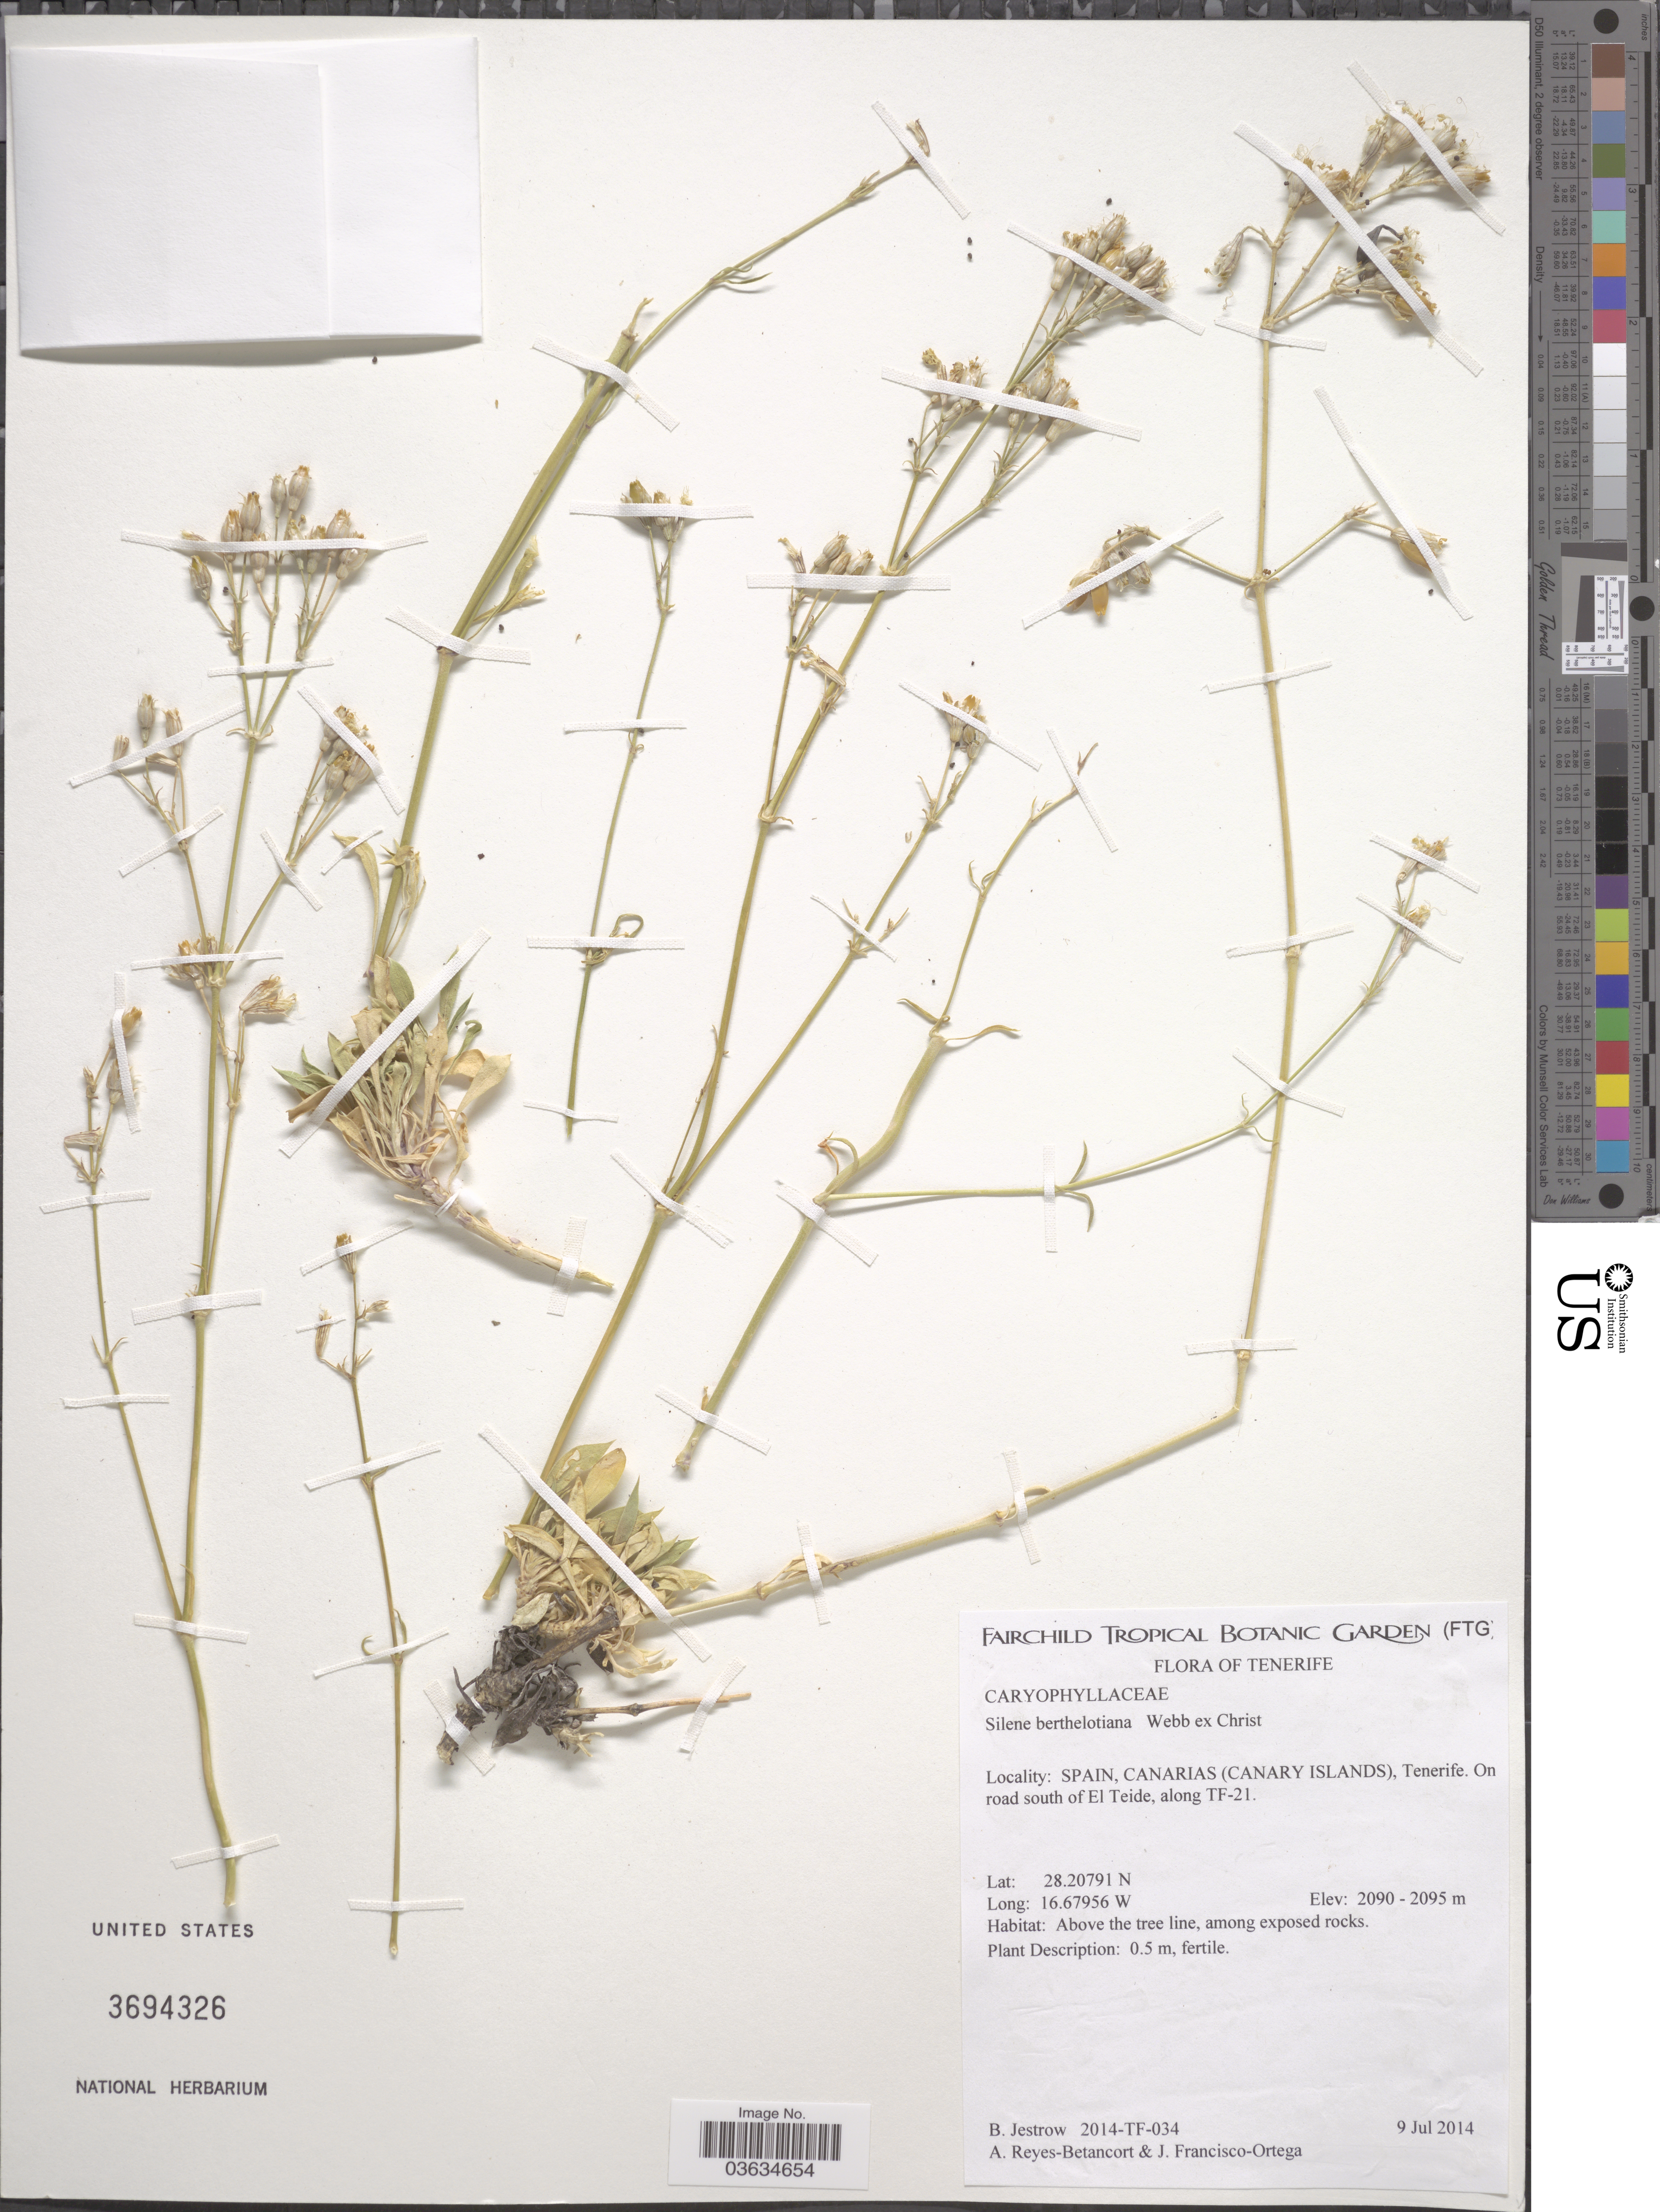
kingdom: Plantae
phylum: Tracheophyta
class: Magnoliopsida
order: Caryophyllales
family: Caryophyllaceae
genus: Silene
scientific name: Silene berthelotiana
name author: Webb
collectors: B. Jestrow, A. Reyes-Betancort & J. Fransisco-Ortega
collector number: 2014-TF-034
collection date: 2014-07-09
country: Spain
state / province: Canarias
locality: Tenerife. Canarias (Canary Islands). On road south of El Teide, along TF-21.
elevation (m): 2090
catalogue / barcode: US 3694326